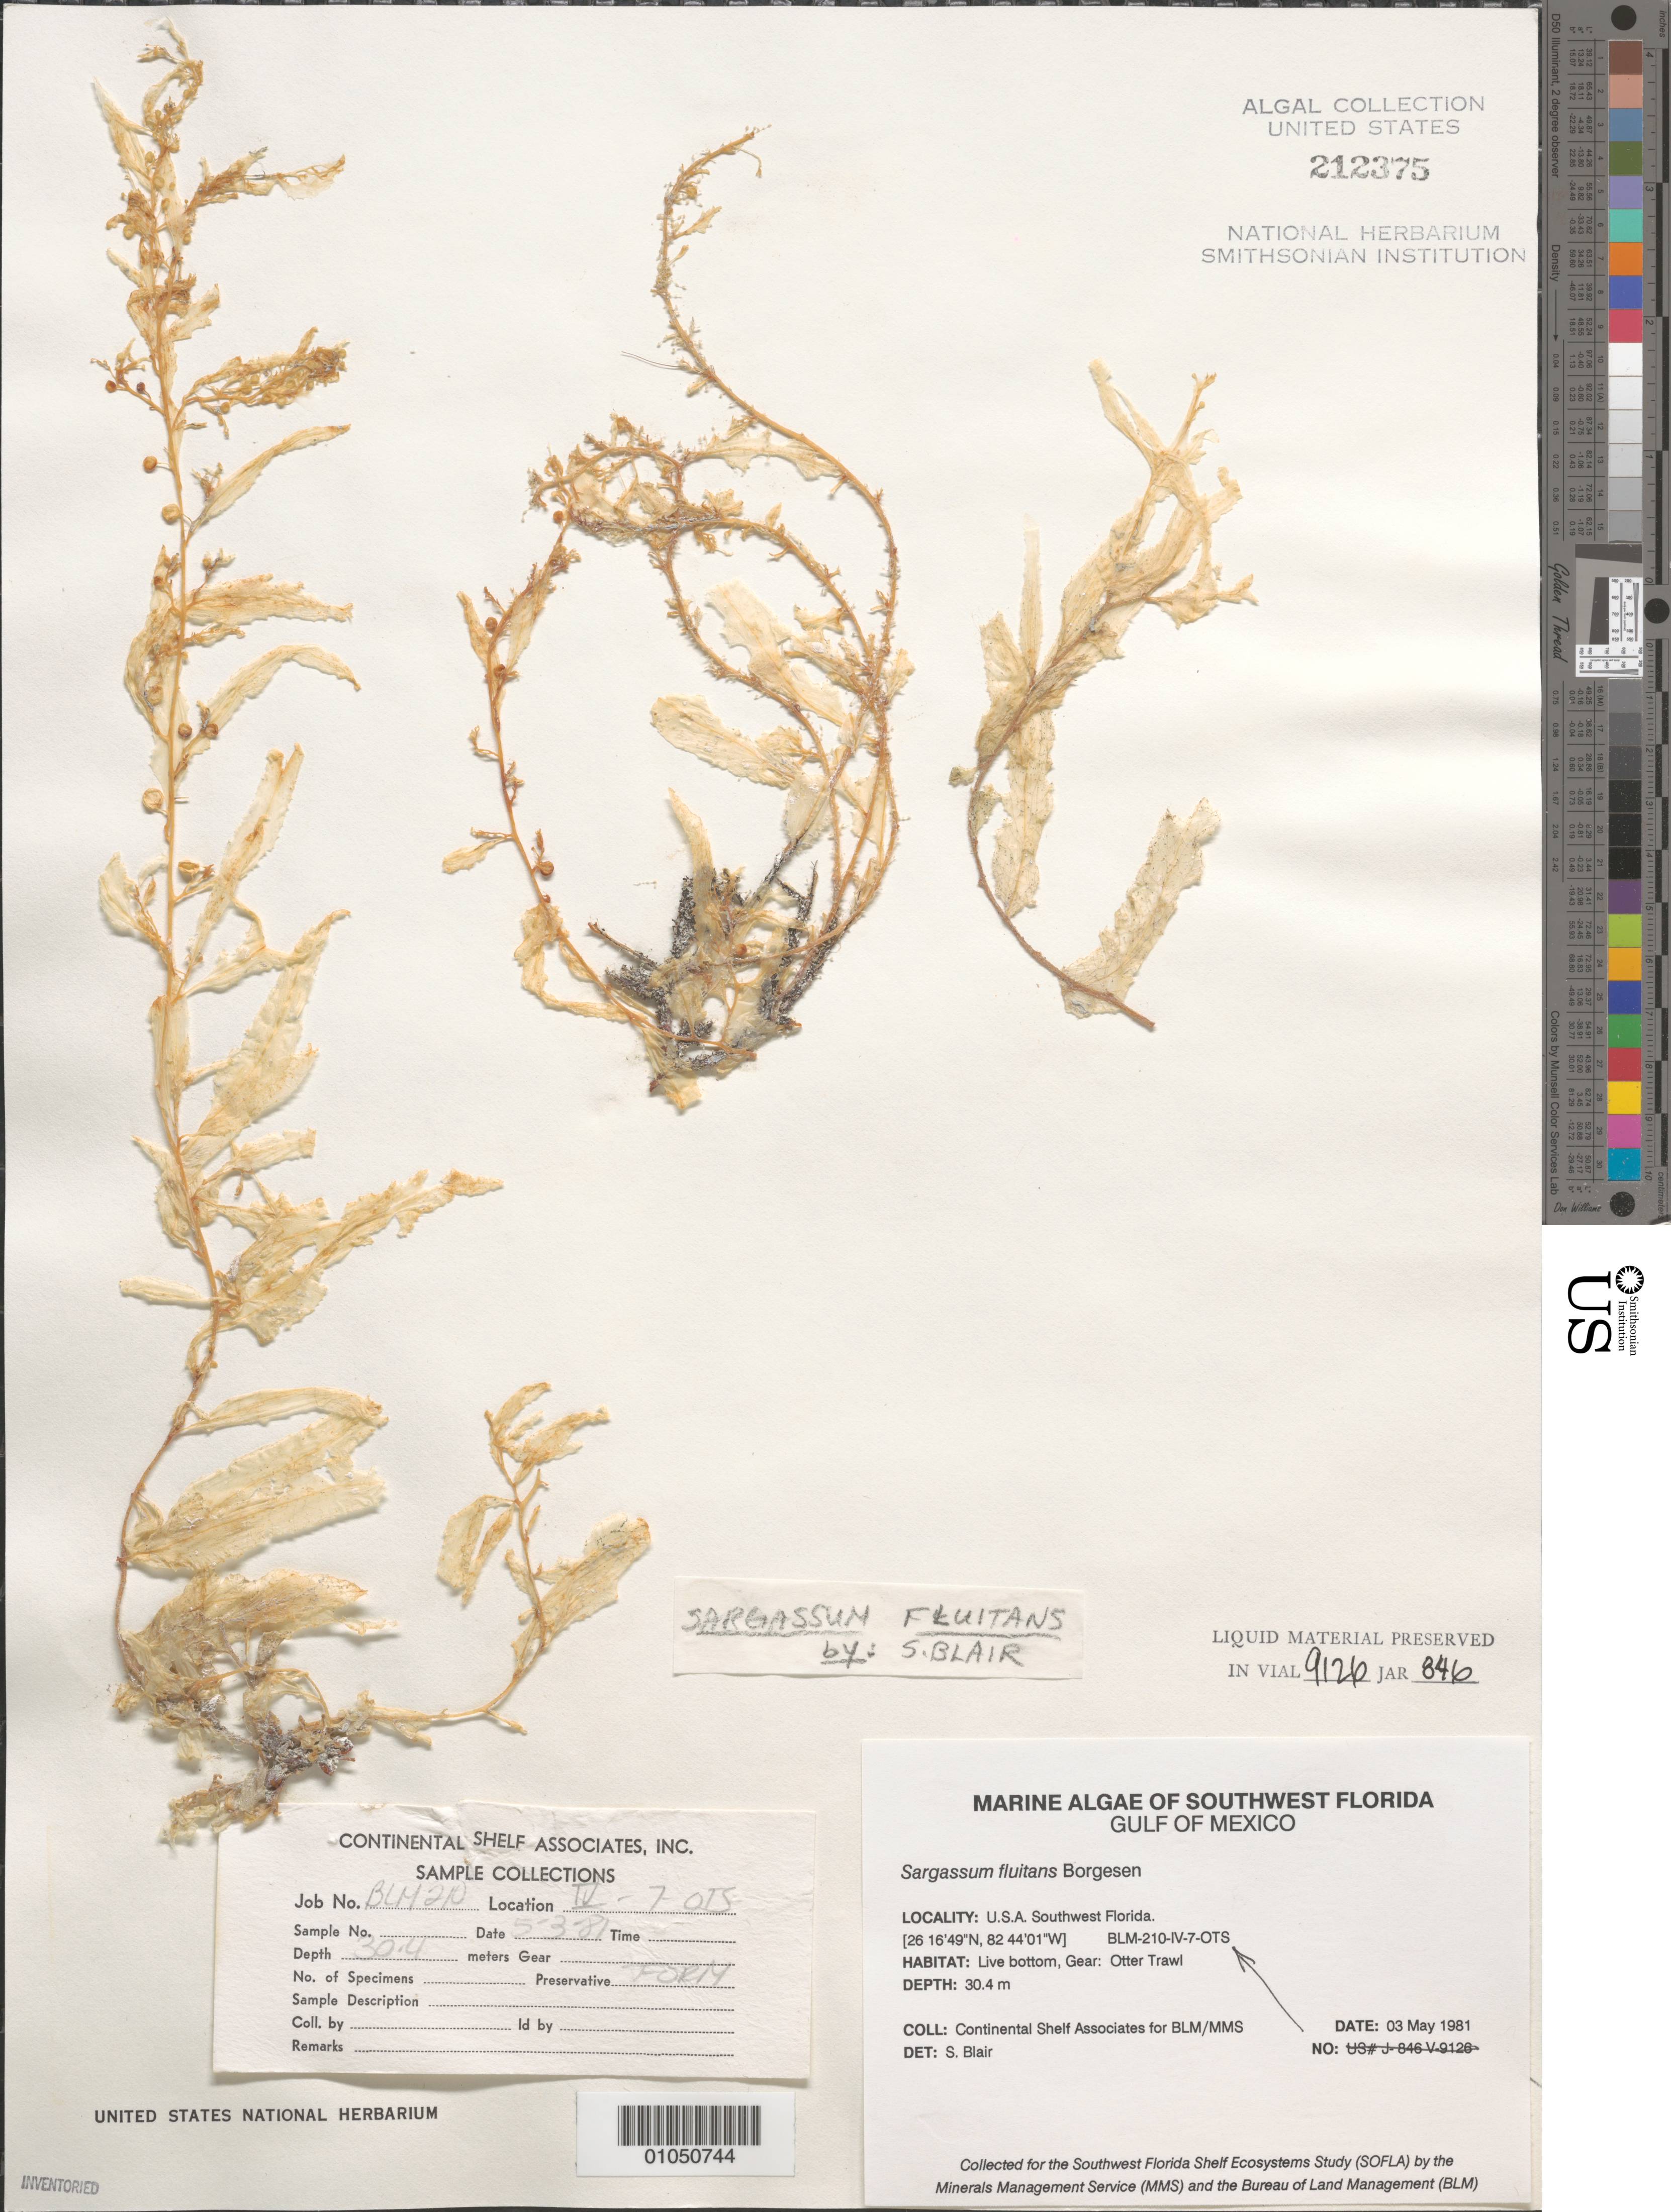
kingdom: Chromista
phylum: Ochrophyta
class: Phaeophyceae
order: Fucales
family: Sargassaceae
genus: Sargassum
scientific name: Sargassum fluitans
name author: (Børgesen) Børgesen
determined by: Blair, S. M.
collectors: Continental Shelf Associates for the MMS/BLM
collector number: BLM-210-IV-7-OTS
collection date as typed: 03 May 1981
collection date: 1981-05-03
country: United States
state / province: Florida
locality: Gulf of Mexico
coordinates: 26 16'49"N, 82 44'01"W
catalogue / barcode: US 212375